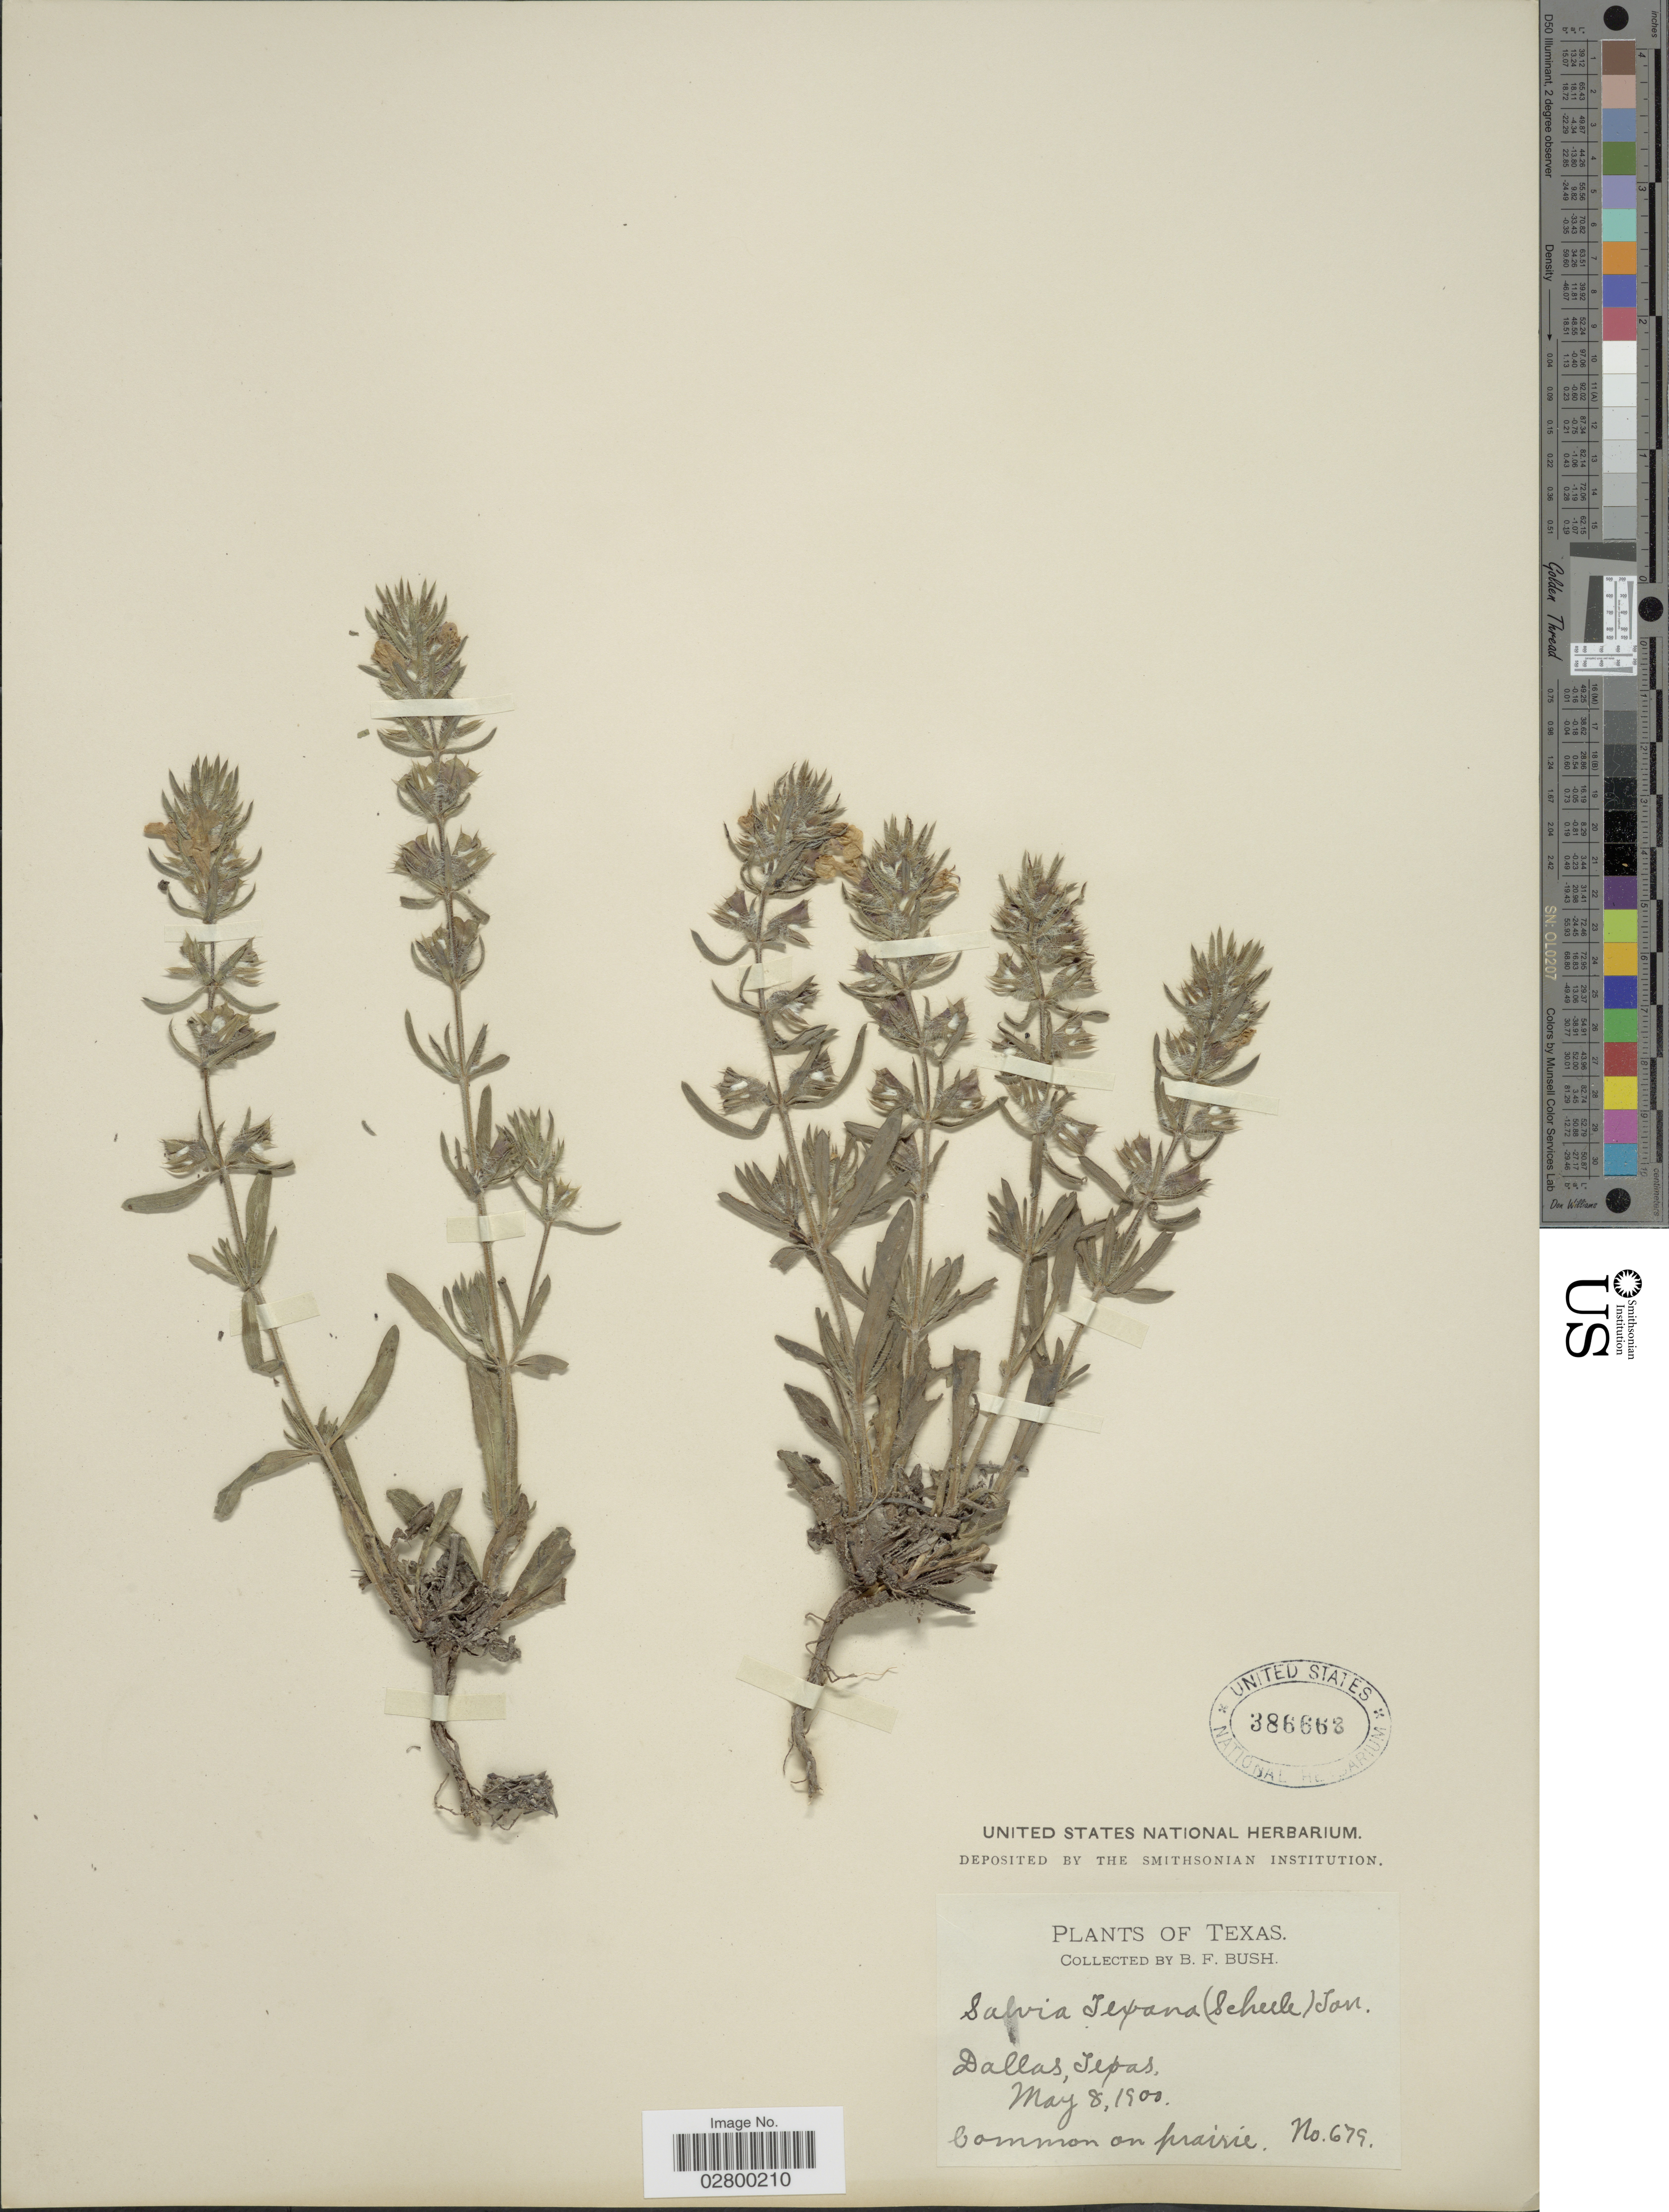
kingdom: Plantae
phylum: Tracheophyta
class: Magnoliopsida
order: Lamiales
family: Lamiaceae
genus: Salvia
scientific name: Salvia texana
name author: (Scheele) Torr.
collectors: B. F. Bush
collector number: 679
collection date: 1900-05-08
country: United States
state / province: Texas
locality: Dallas.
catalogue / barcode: US 386668